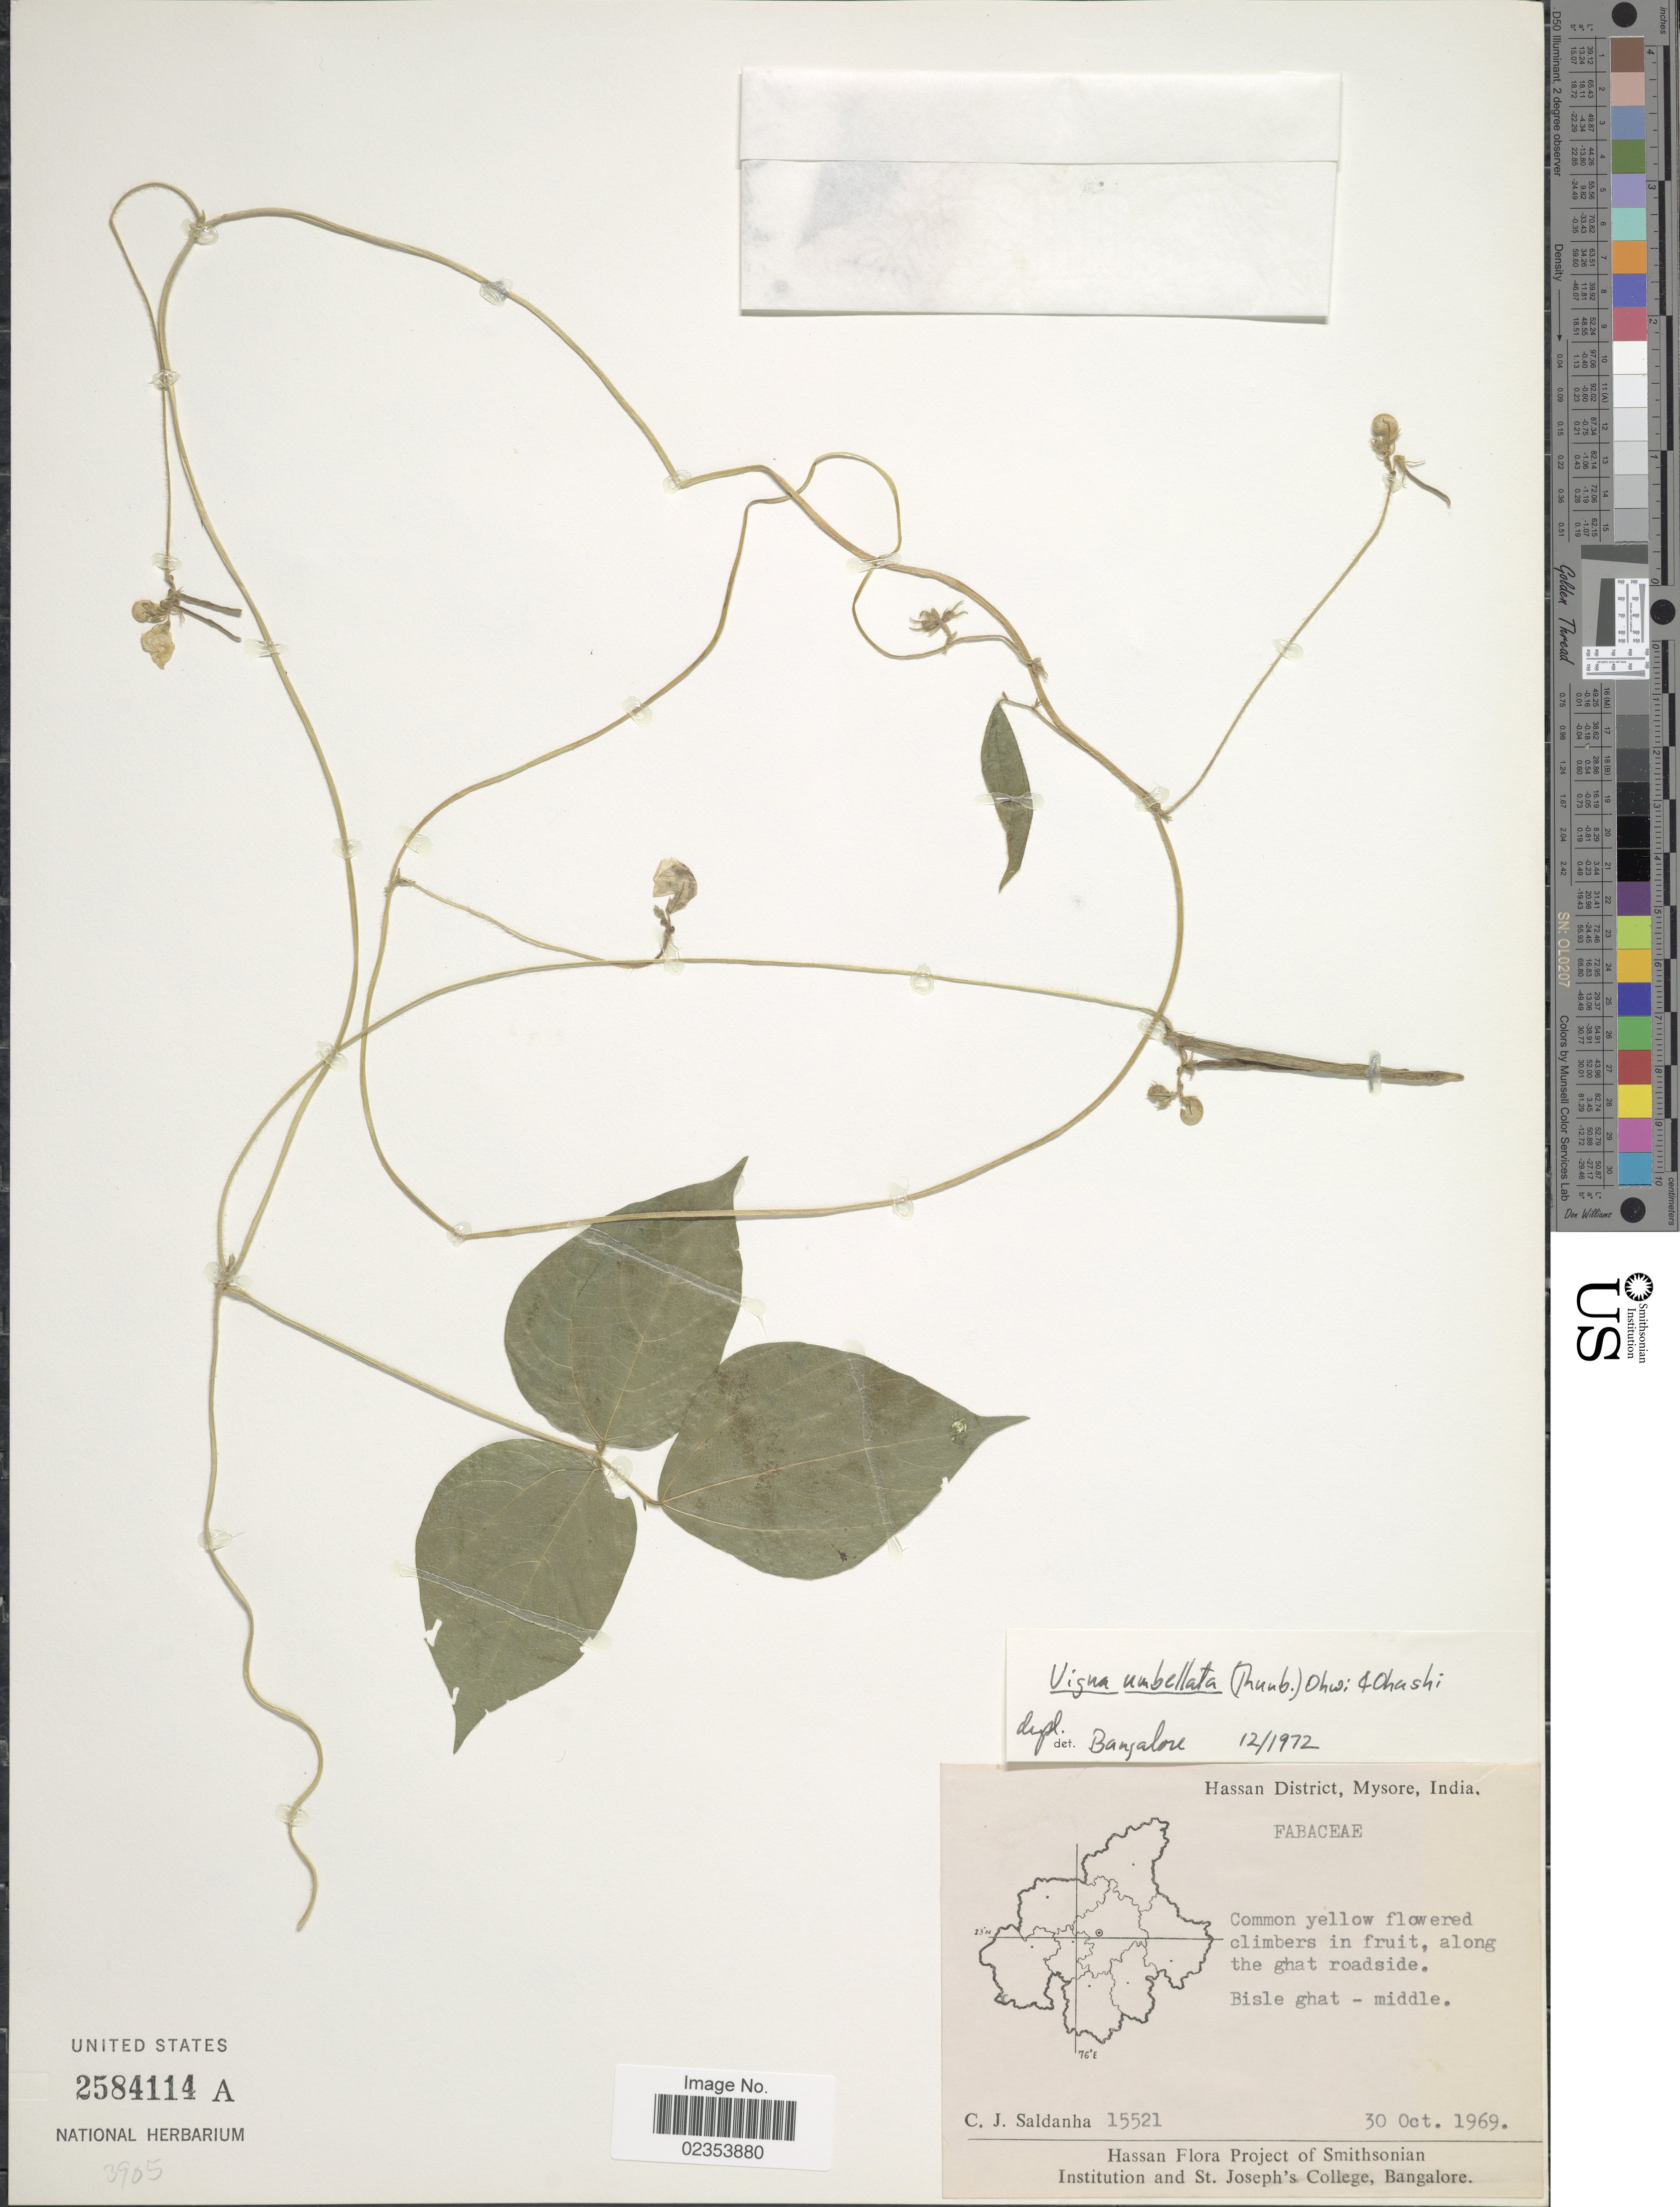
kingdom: Plantae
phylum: Tracheophyta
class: Magnoliopsida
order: Fabales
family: Fabaceae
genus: Vigna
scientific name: Vigna umbellata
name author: (Thunb.) Ohwi & H. Ohashi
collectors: C. J. Saldanha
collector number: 15521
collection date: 1969-10-30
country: India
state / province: Karnataka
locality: Hassan District, Mysore. Bisle ghat - middle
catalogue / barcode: US 2584114A